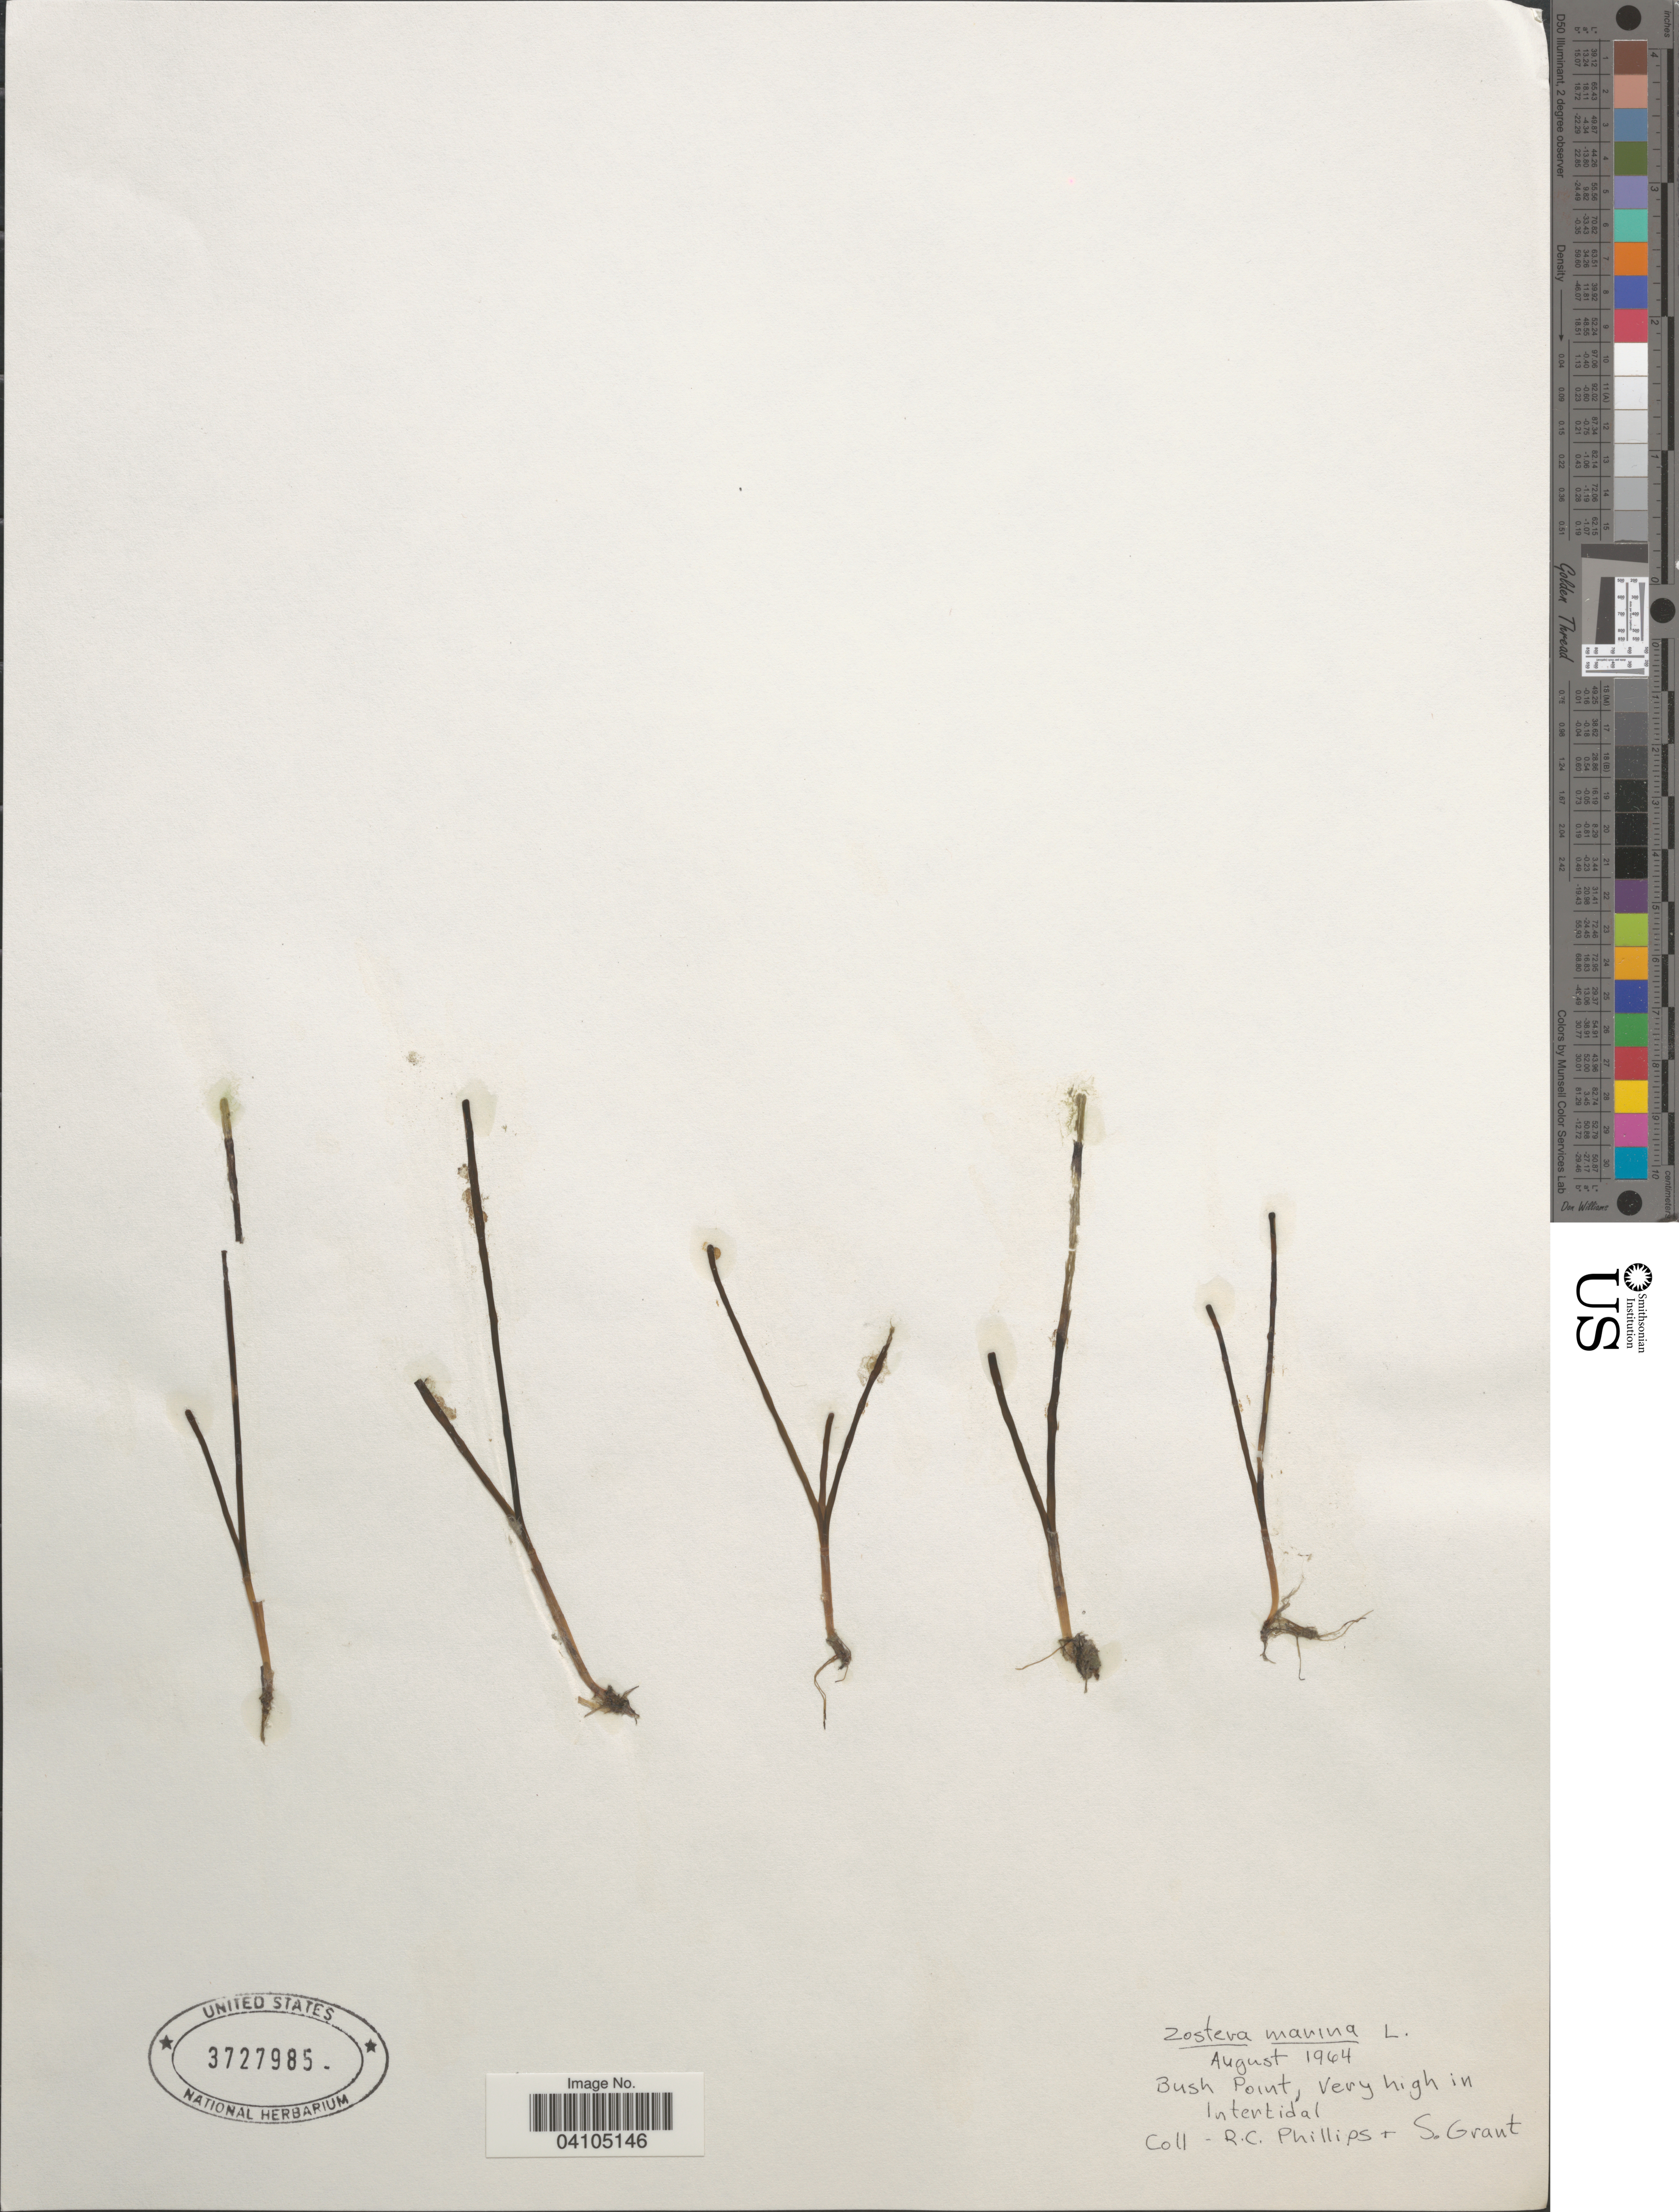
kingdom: Plantae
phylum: Tracheophyta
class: Liliopsida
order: Alismatales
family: Zosteraceae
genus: Zostera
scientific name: Zostera marina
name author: L.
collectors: R. C. Phillips & S. Grant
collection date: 1964-08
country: United States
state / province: Washington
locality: Bush Point.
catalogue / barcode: US 3727985